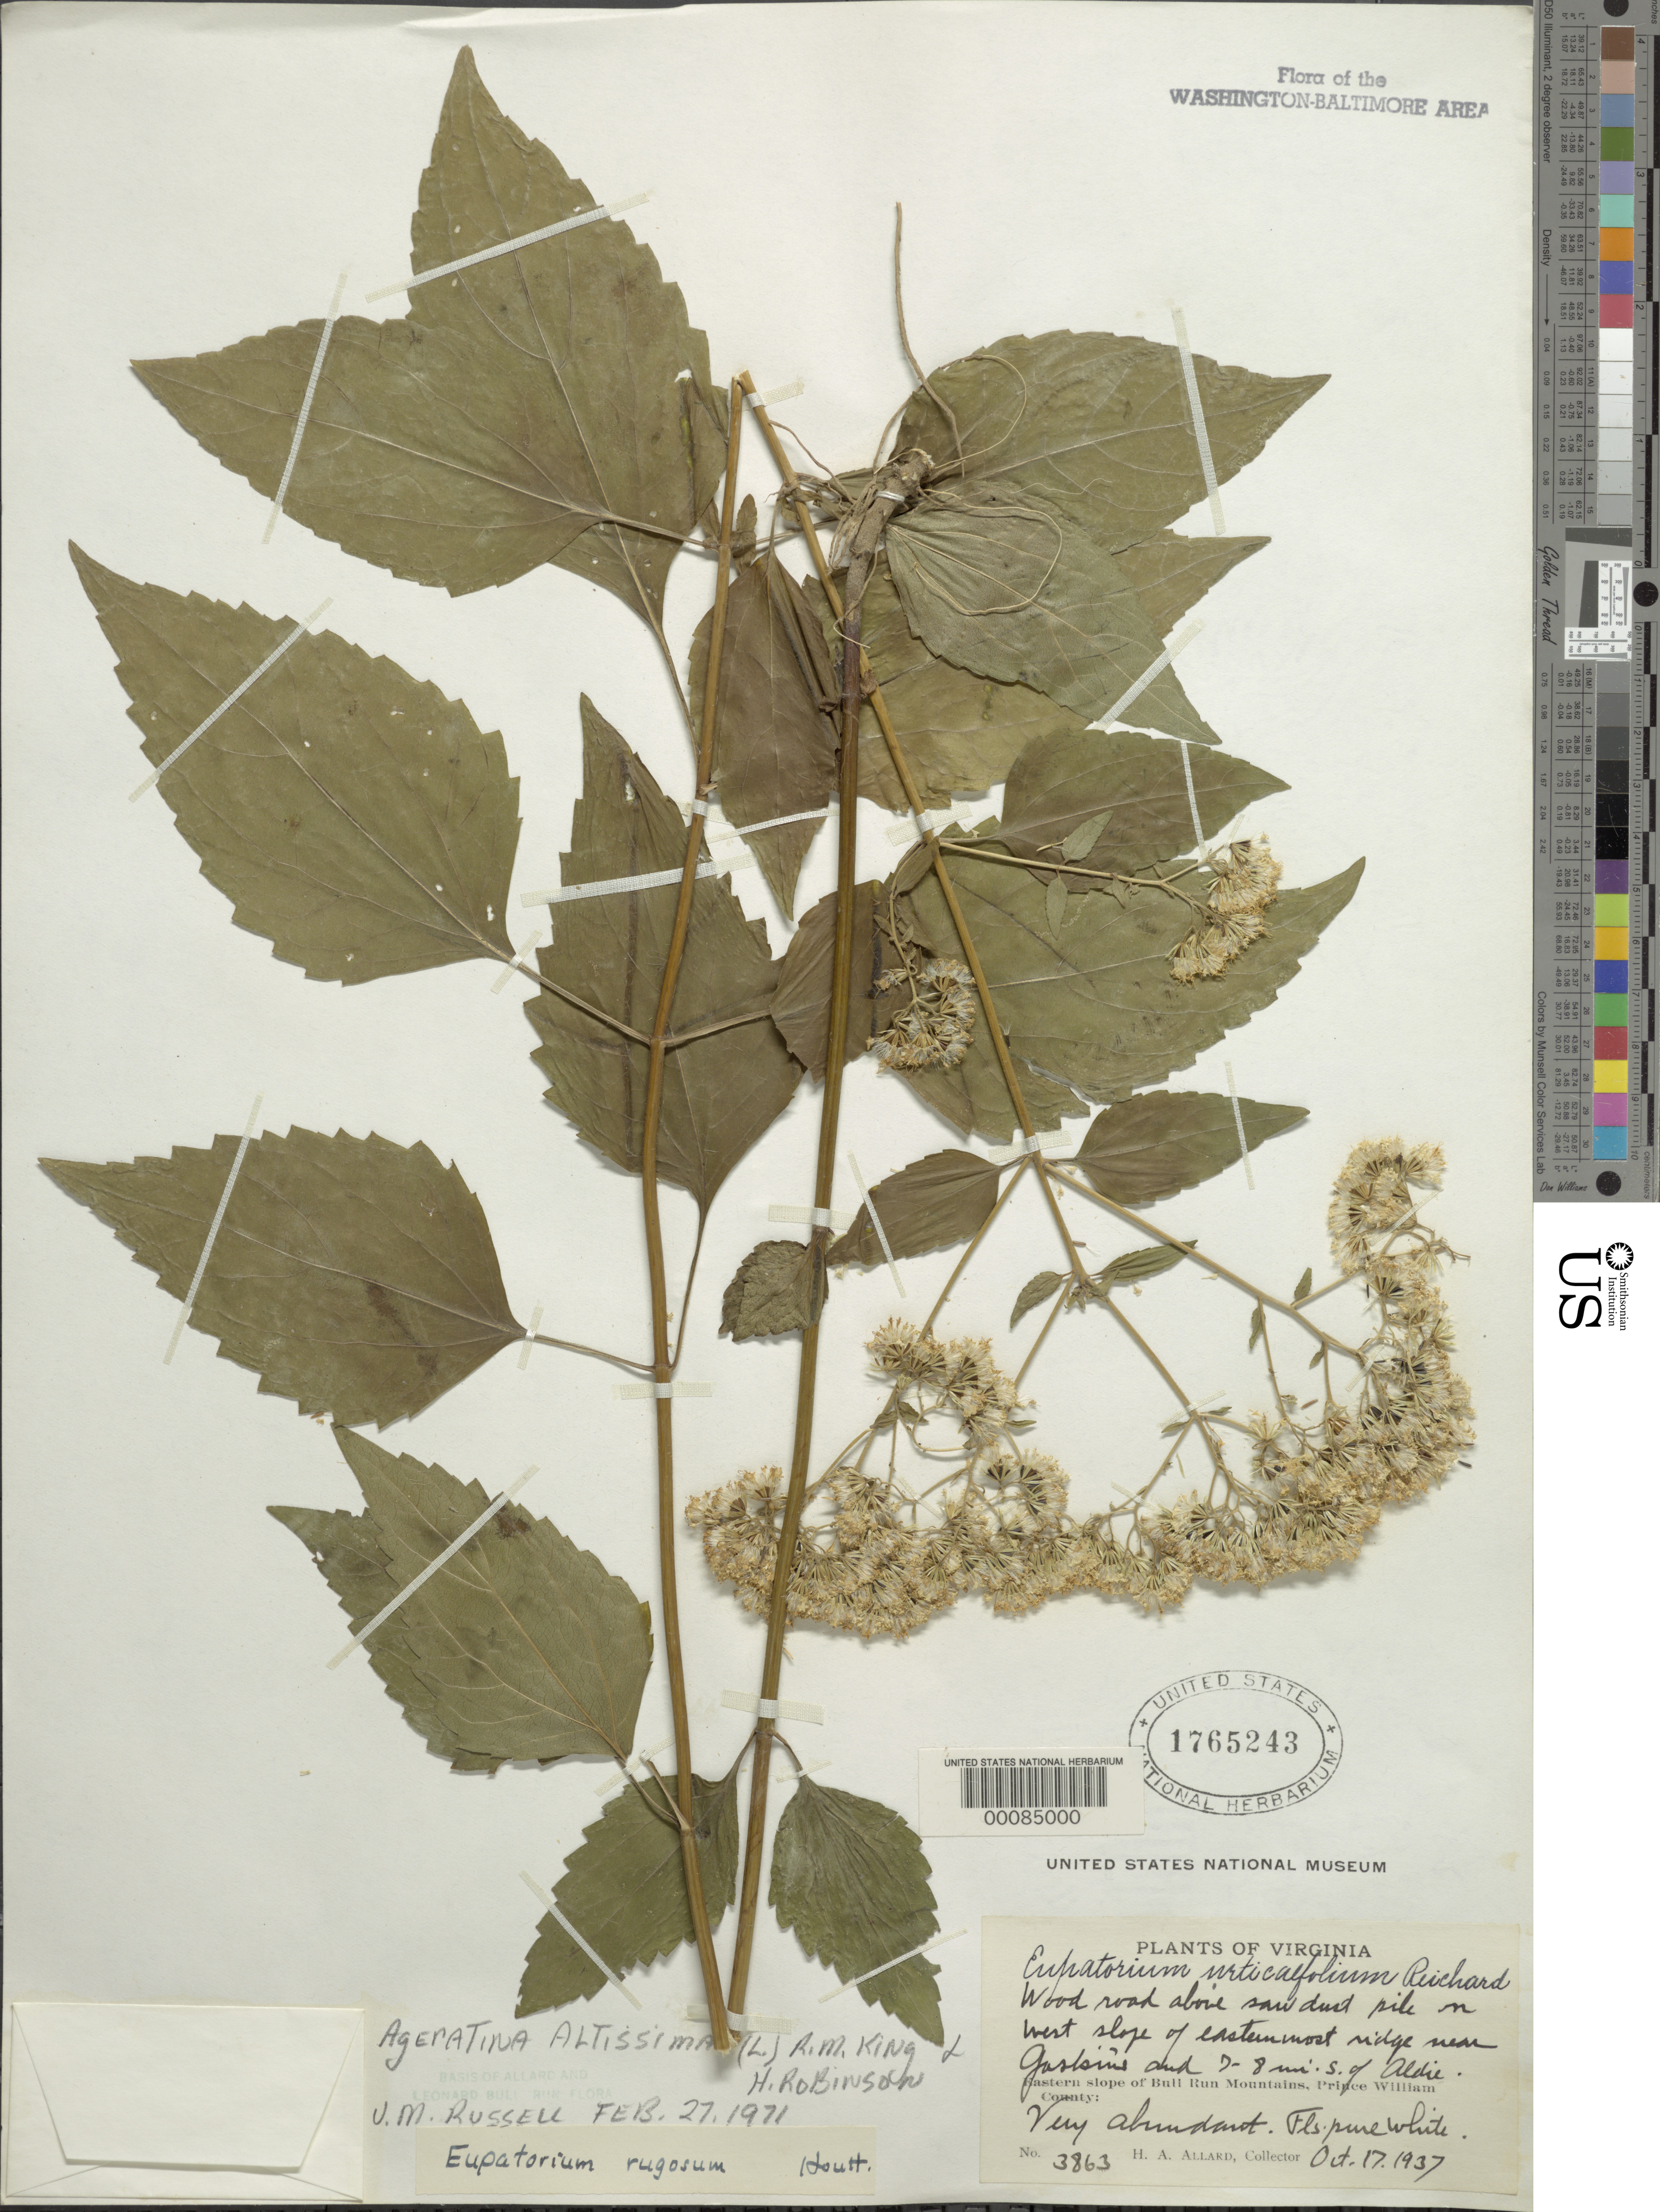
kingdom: Plantae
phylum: Tracheophyta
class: Magnoliopsida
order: Asterales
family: Asteraceae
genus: Ageratina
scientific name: Ageratina altissima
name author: (L.) R.M. King & H. Rob.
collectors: H. A. Allard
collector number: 3863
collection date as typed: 17 Oct 1937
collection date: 1937-10-17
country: United States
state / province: Virginia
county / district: Prince William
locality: South of Aldie eastern slope of Bull Run Mountains Bull Run Mts.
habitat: Wood road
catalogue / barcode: US 1765243